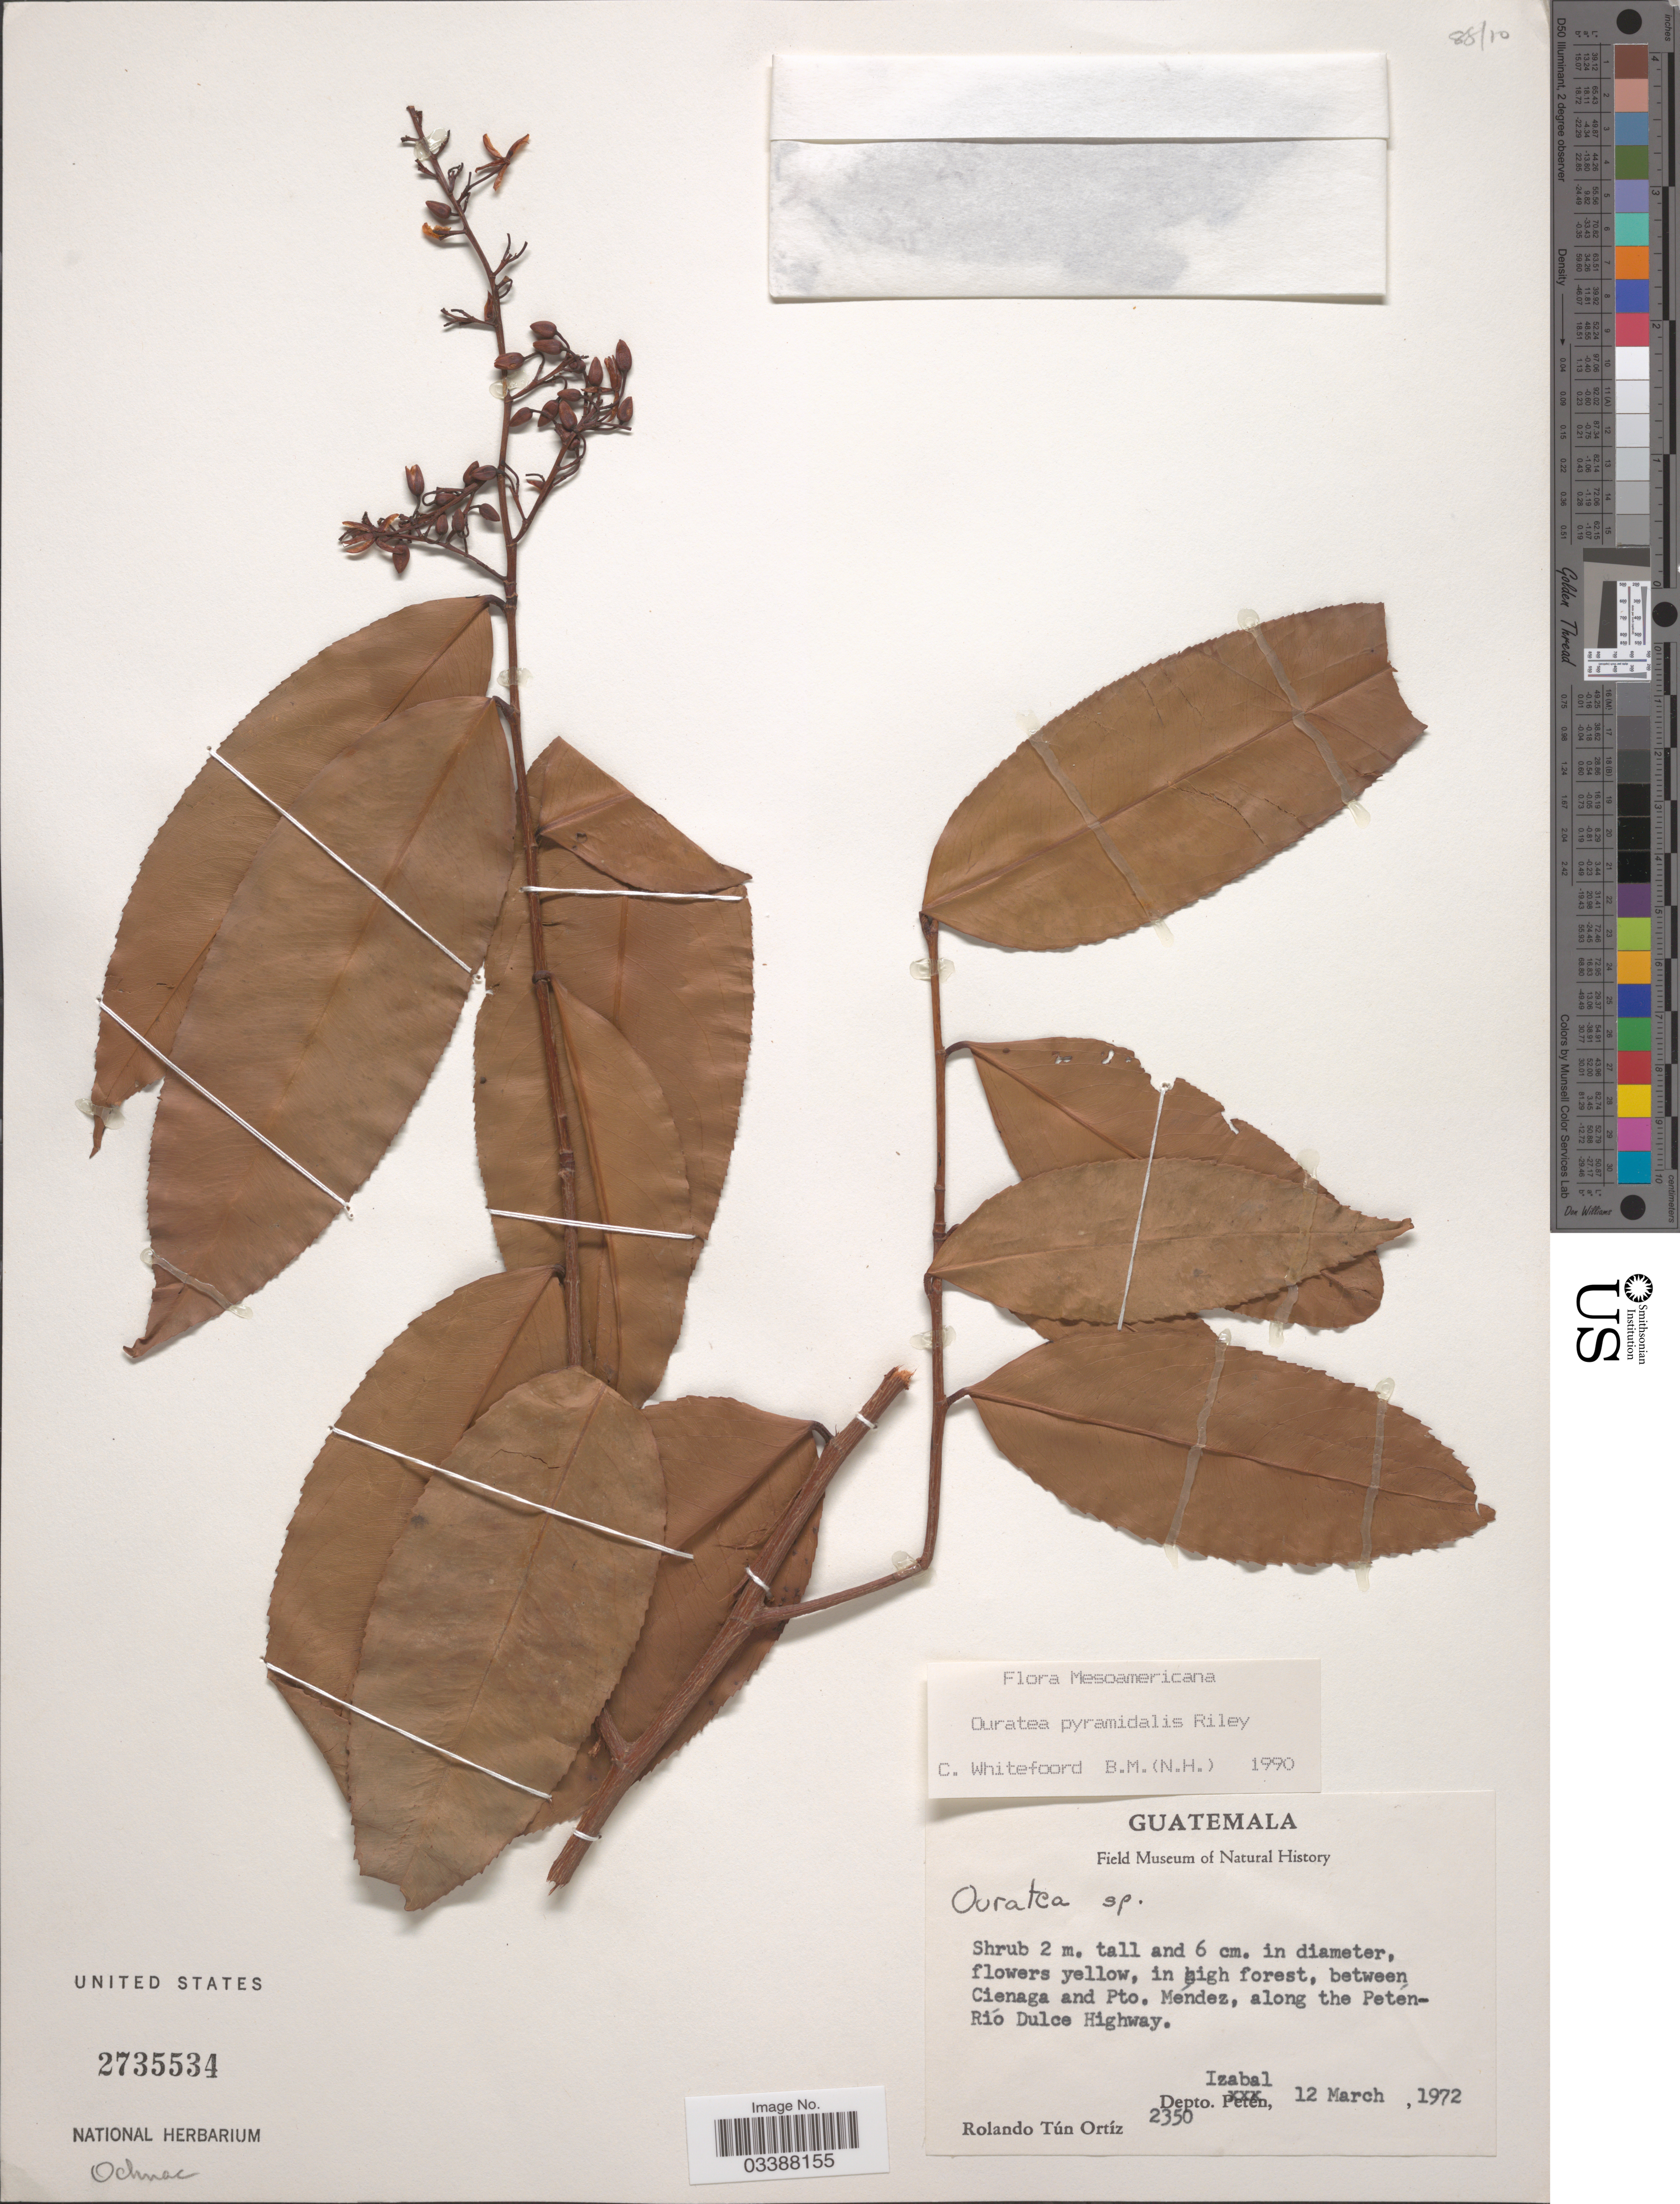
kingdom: Plantae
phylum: Tracheophyta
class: Magnoliopsida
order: Malpighiales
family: Ochnaceae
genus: Ouratea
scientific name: Ouratea pyramidalis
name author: L. Riley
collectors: R. Ortiz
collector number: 2350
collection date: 1972-03-12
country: Guatemala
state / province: Izabal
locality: Between Cienaga and Pto. Méndez, along the Peten-Río Dulce Highway. Depto. Izabal.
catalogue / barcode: US 2735534